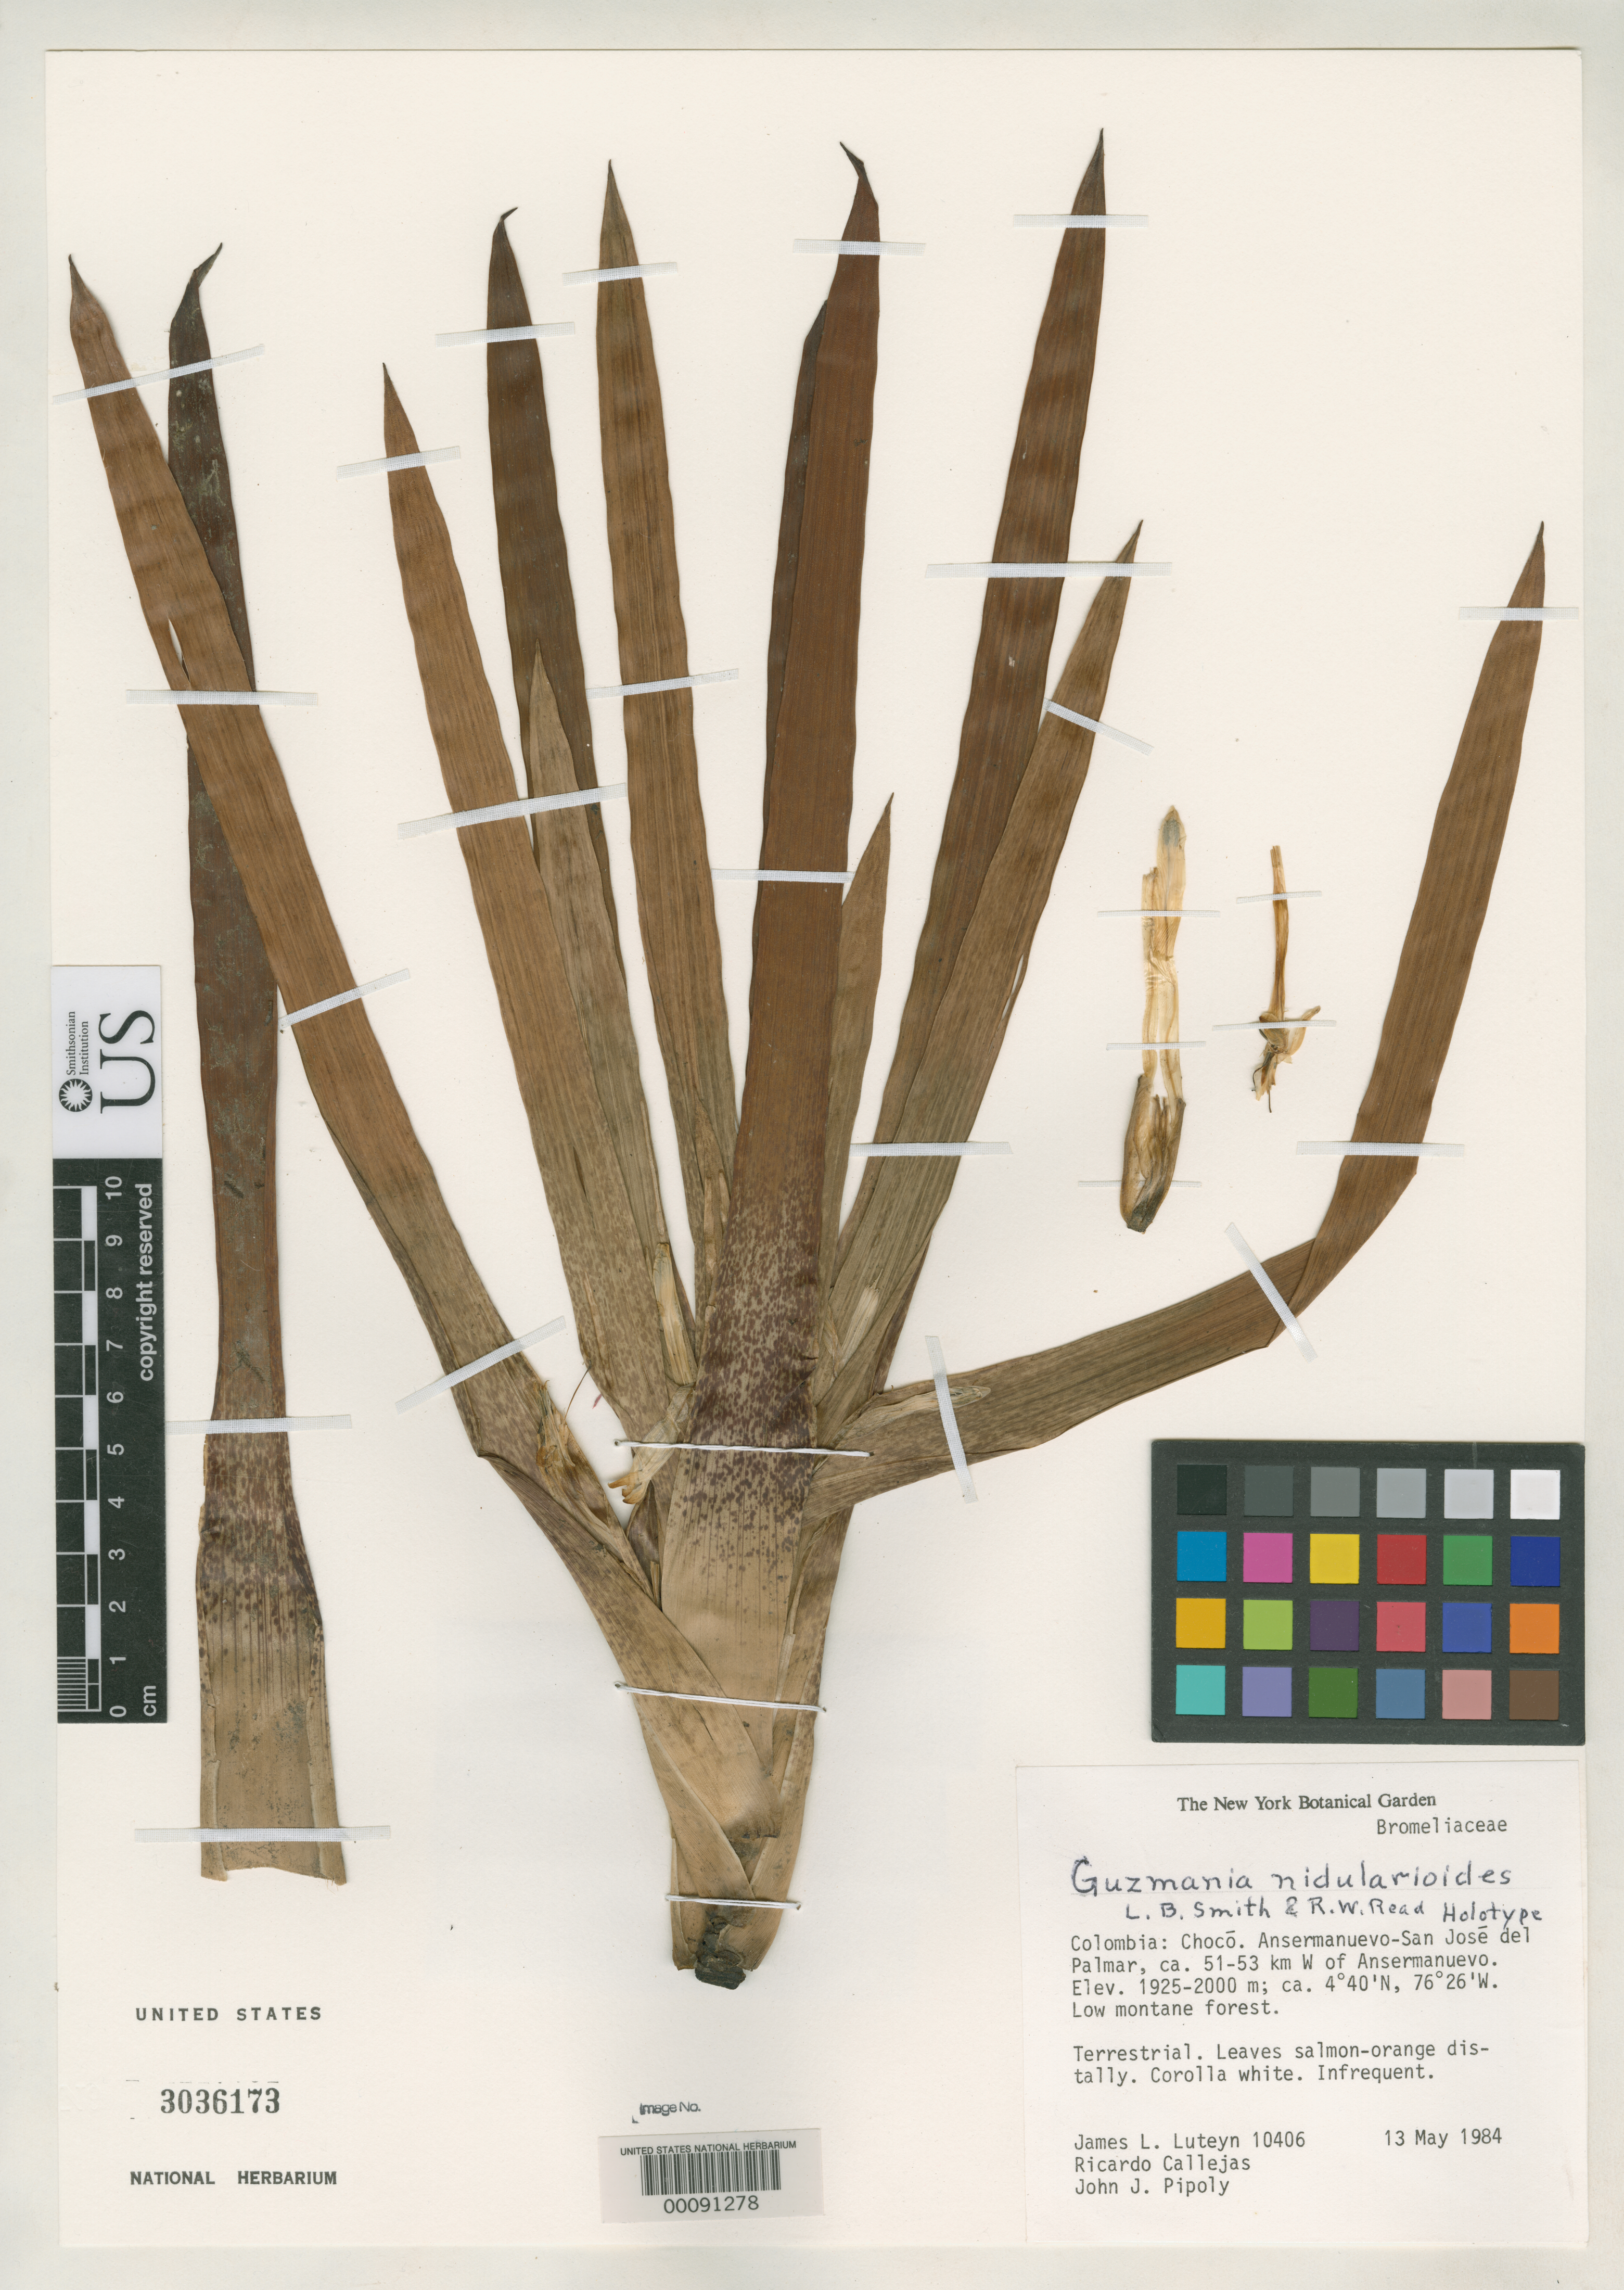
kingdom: Plantae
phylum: Tracheophyta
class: Liliopsida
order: Poales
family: Bromeliaceae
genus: Guzmania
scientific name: Guzmania nidularioides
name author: L.B. Sm. & Read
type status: Holotype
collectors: J. L. Luteyn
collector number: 10406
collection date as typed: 13 May 1984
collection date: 1984-05-13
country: Colombia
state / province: Chocó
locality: AnsermaNuevo-San Jose del Palmar, ca. 51-53km W of AnsermaNuevo.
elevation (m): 1925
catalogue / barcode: US 3036173